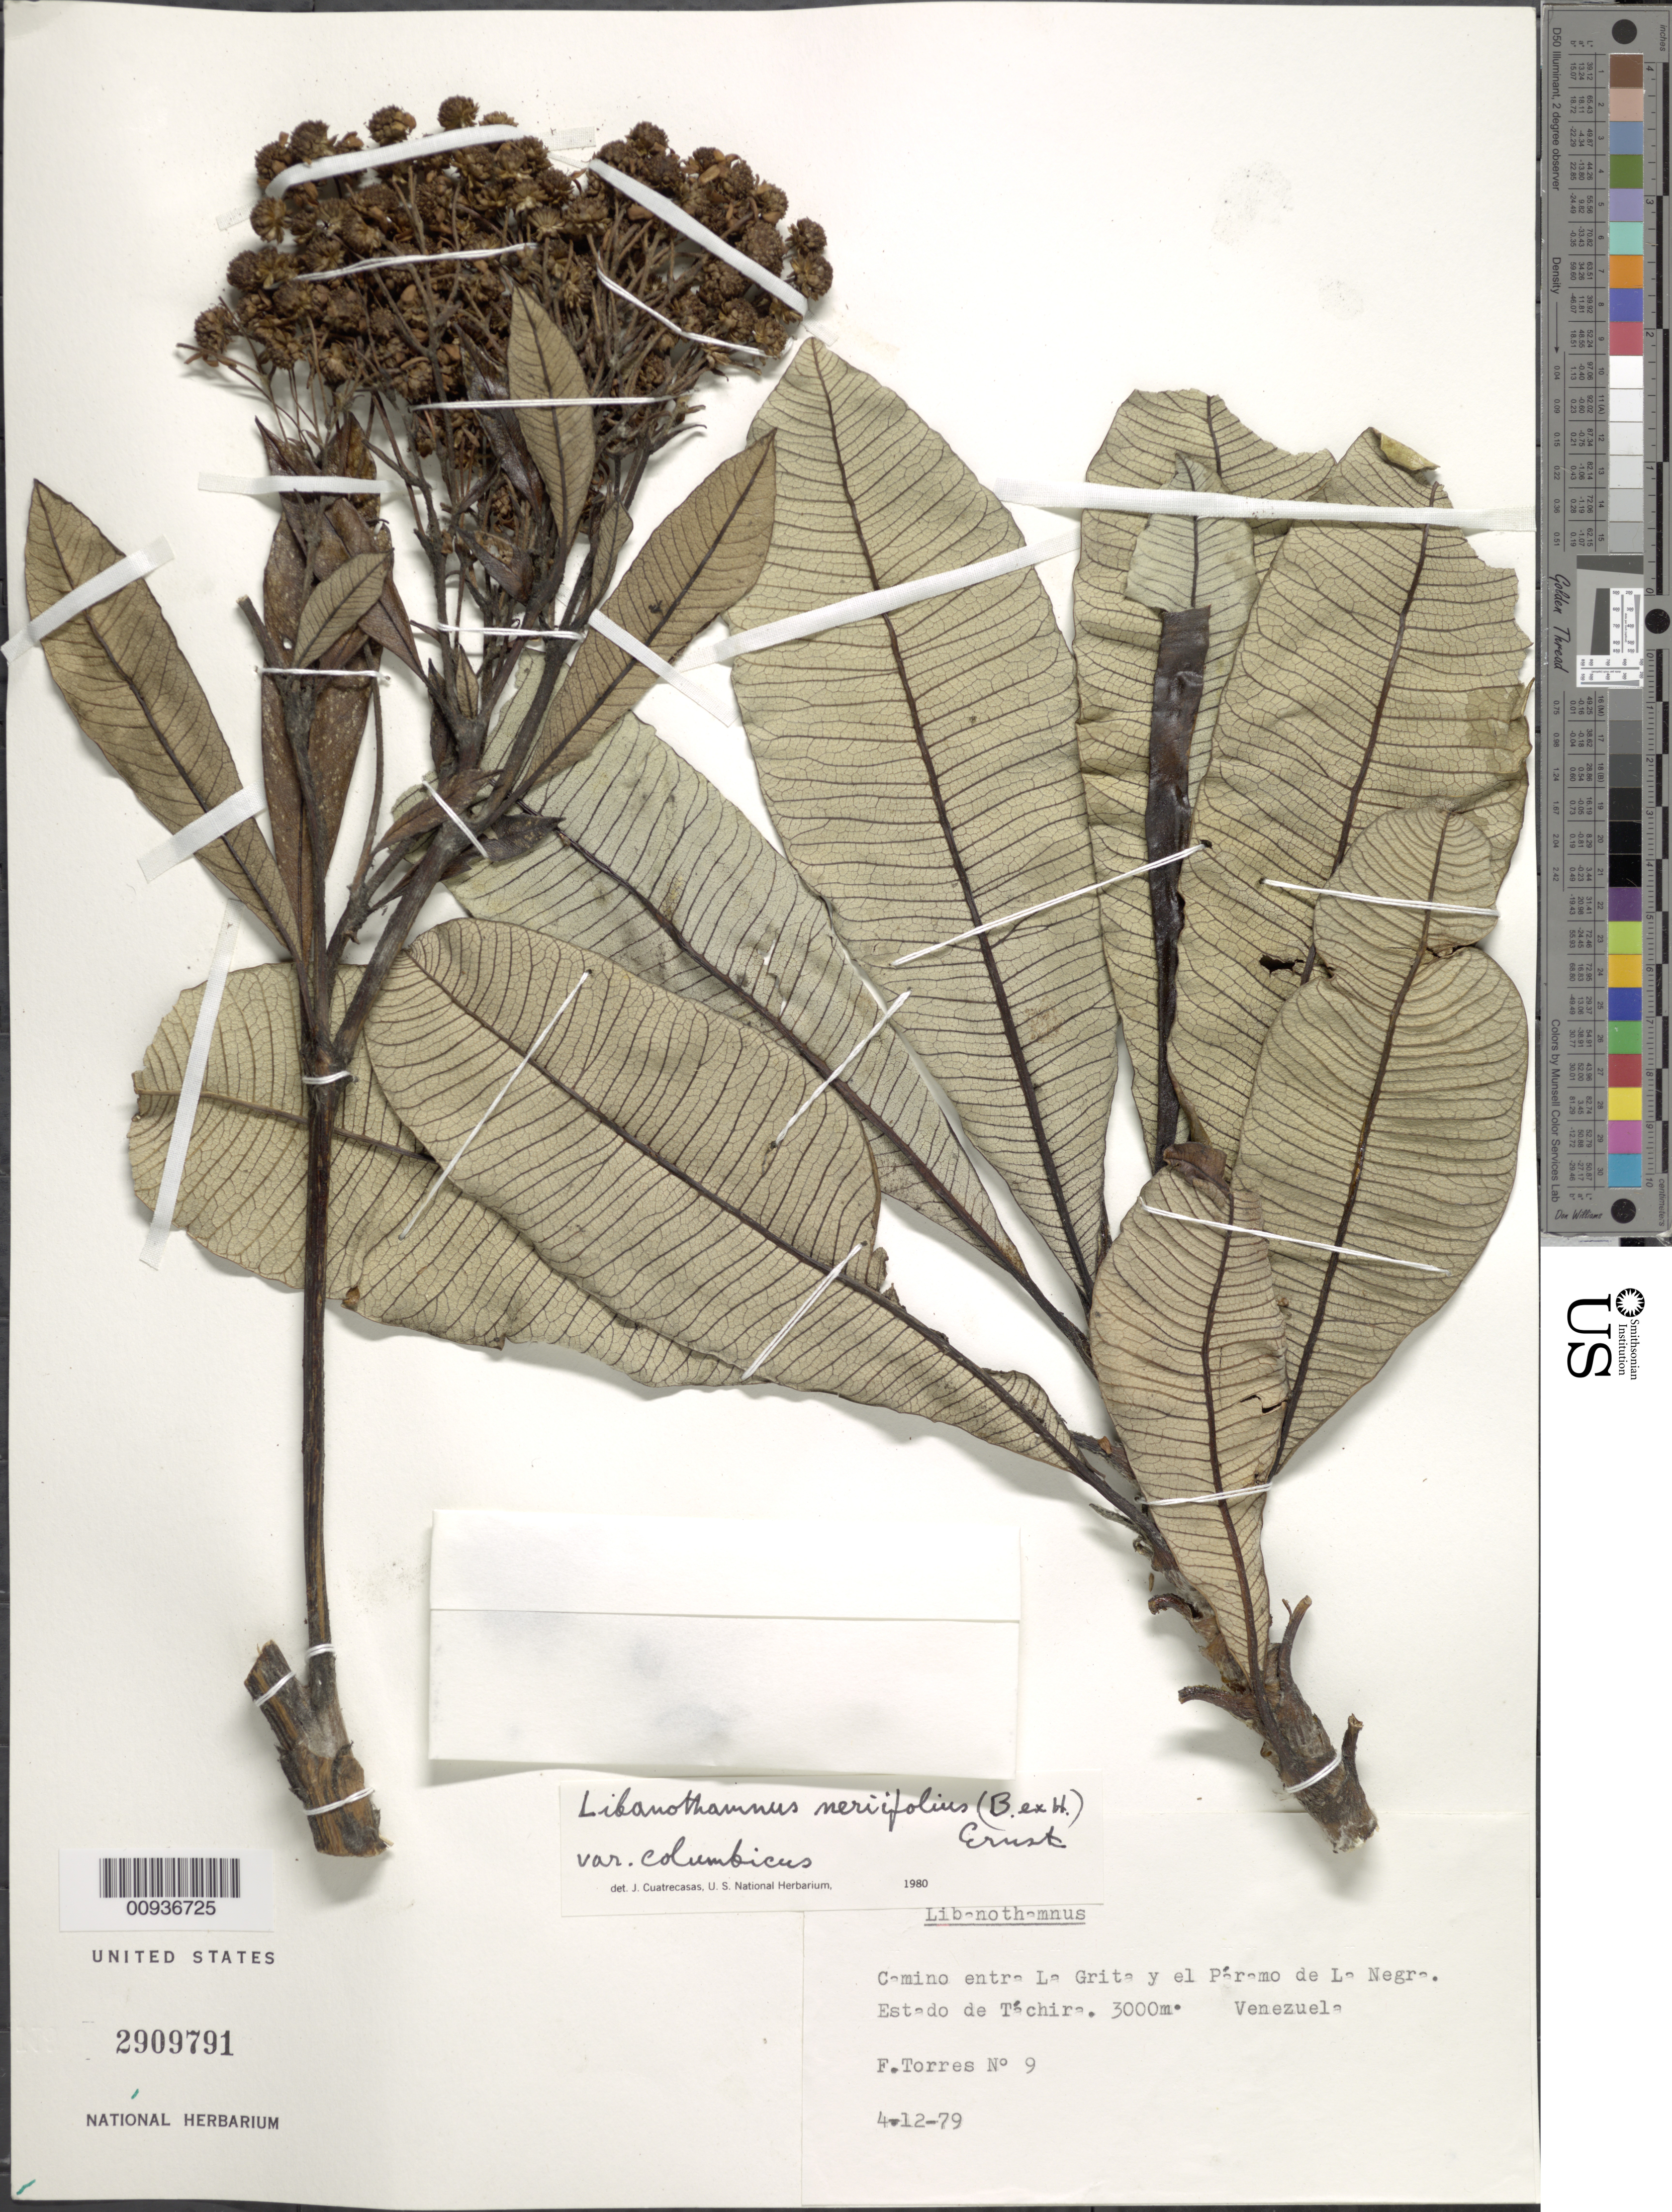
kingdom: Plantae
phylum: Tracheophyta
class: Magnoliopsida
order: Asterales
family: Asteraceae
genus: Libanothamnus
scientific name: Libanothamnus neriifolius var. columbicus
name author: (Cuatrec.) Cuatrec.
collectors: F. Torres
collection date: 1979-12-04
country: Venezuela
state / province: Táchira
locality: Camino entre La Grita y el páramo de La Negra.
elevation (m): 3000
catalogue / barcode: US 2909791